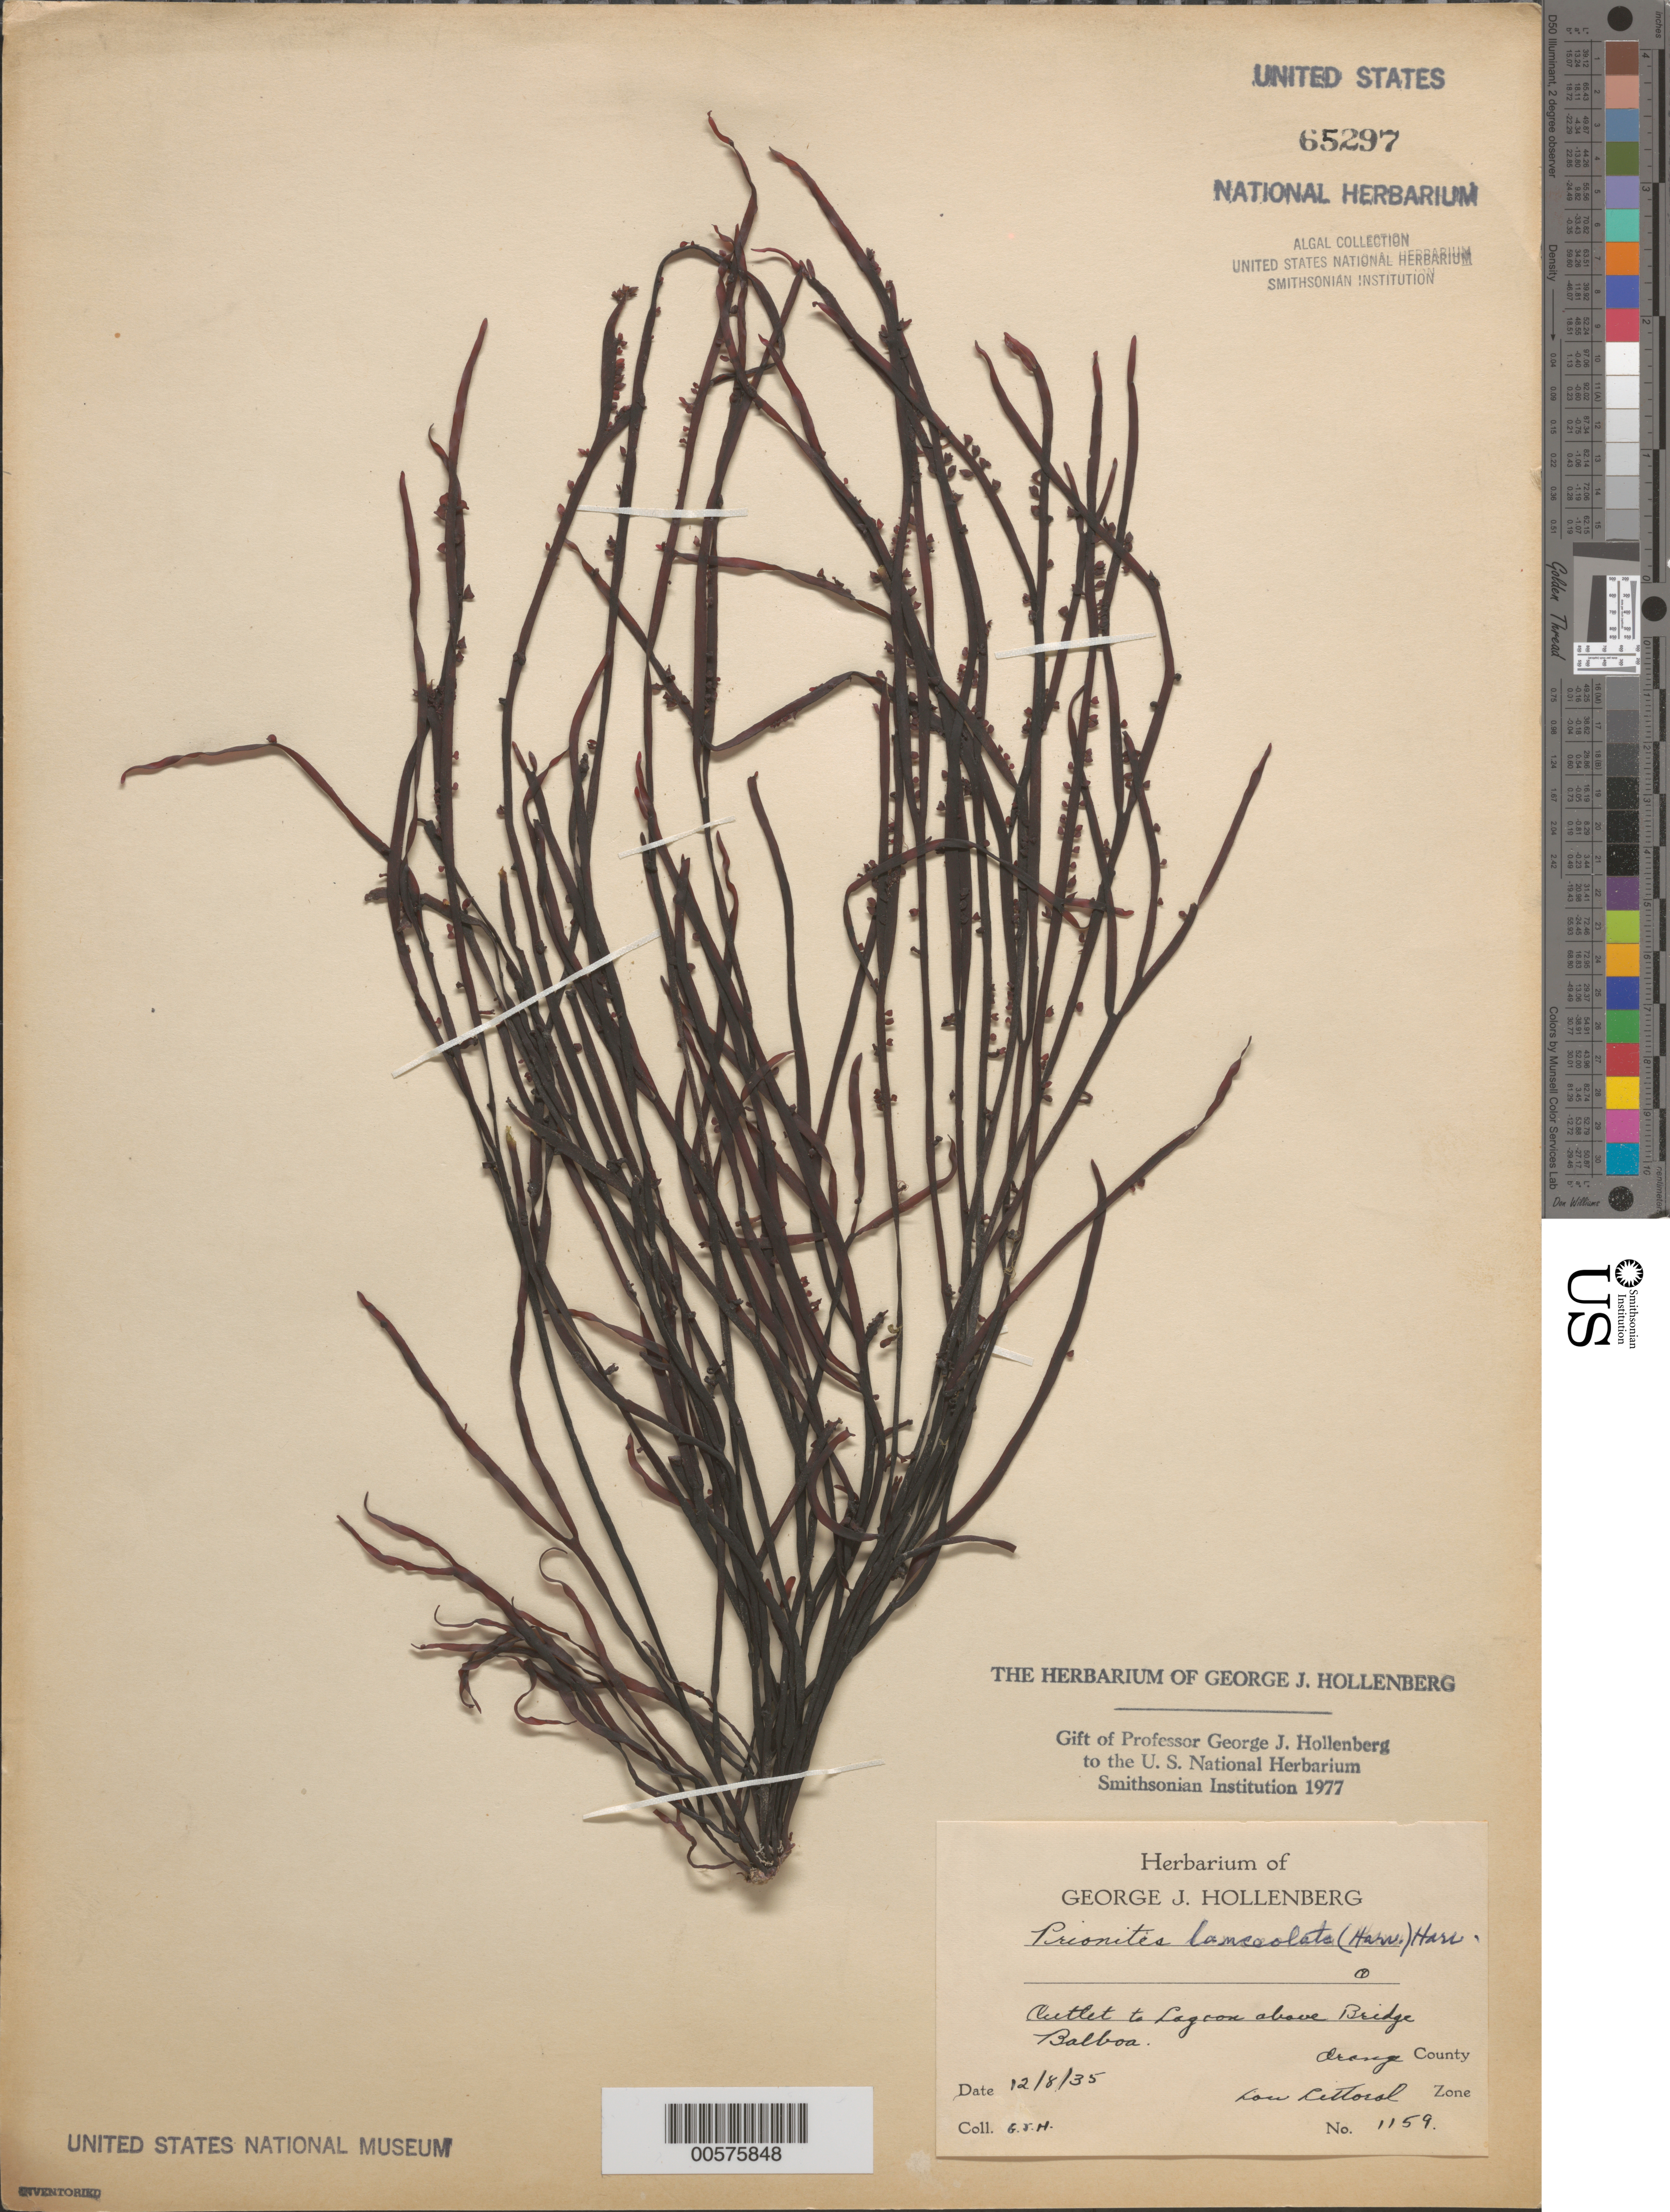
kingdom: Plantae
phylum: Rhodophyta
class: Florideophyceae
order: Cryptonemiales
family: Cryptonemiaceae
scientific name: Prionitis lanceolata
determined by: Hollenberg, George J.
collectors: G. Hollenberg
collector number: GJH 1159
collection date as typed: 08 Dec 1935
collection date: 1935-12-08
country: United States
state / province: California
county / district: Orange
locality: Balboa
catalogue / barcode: US 65297